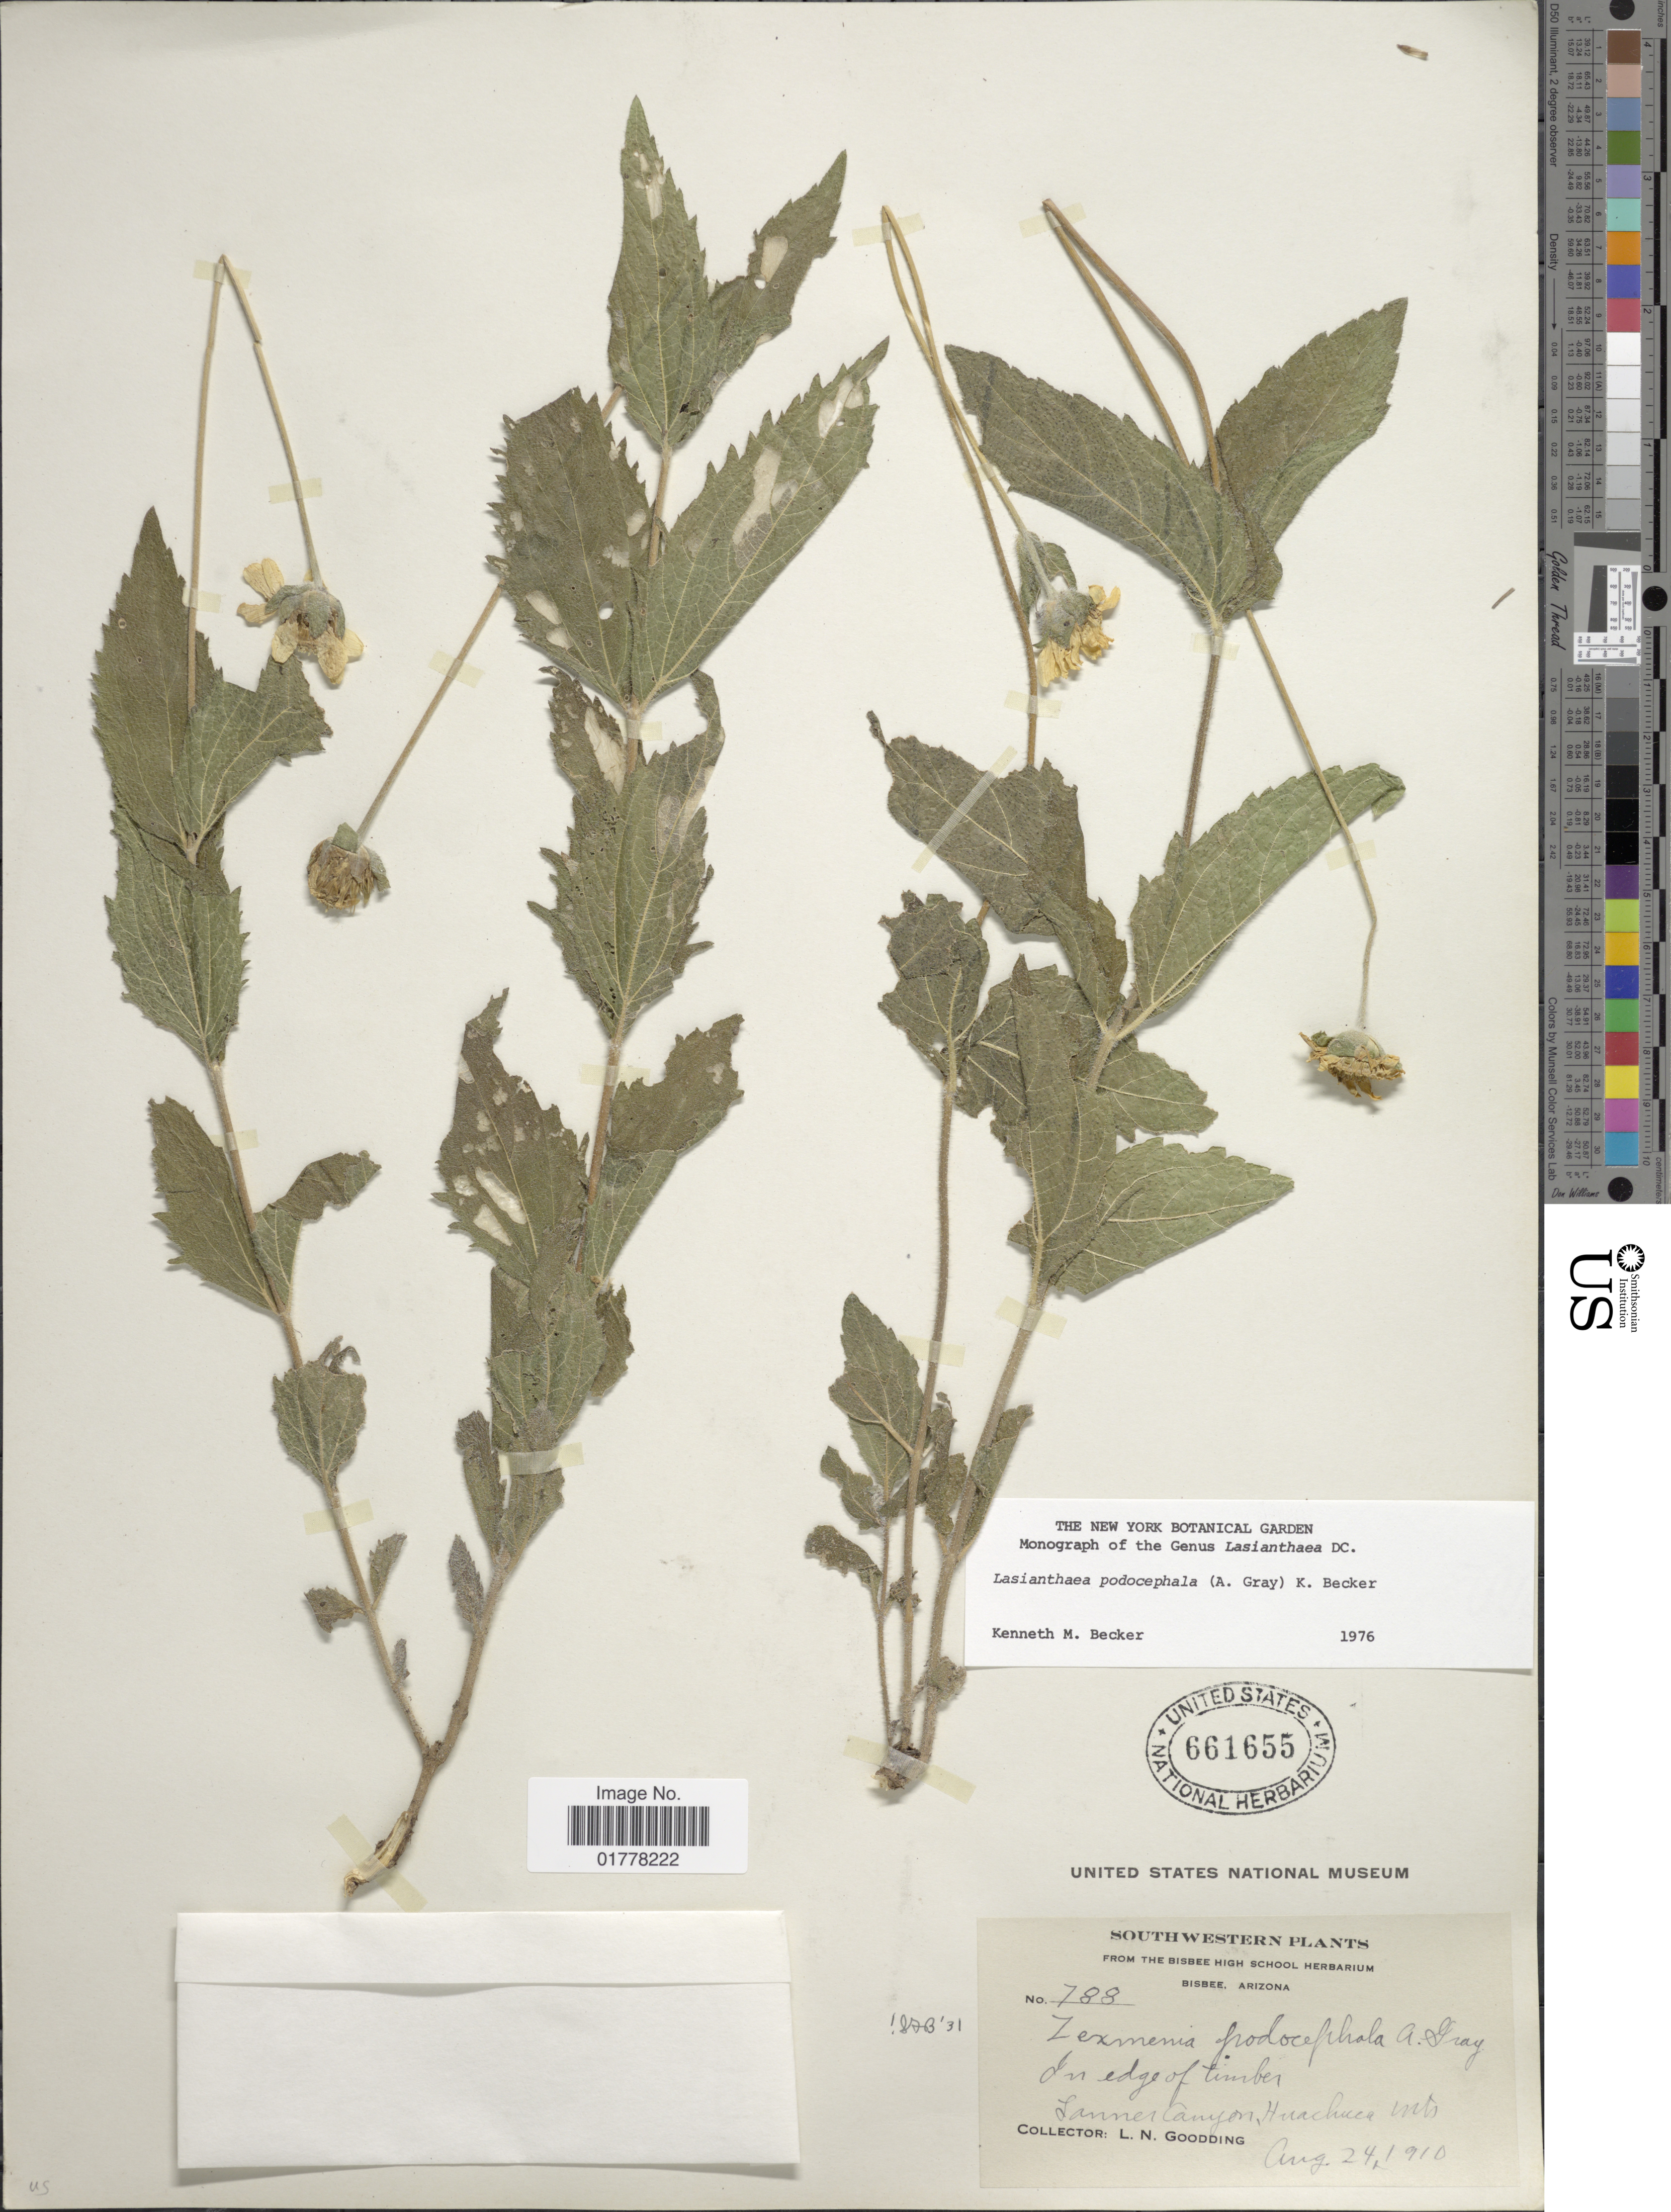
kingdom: Plantae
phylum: Tracheophyta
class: Magnoliopsida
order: Asterales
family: Asteraceae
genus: Lasianthaea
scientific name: Lasianthaea podocephala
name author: (A. Gray) K.M. Becker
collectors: L. N. Goodding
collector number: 788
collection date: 1910-08-24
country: United States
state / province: Arizona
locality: Southwestern plants. Bisbee, Arizona. In edge of timber, Sanner Canyon, Huachuca Mts.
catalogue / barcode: US 661655